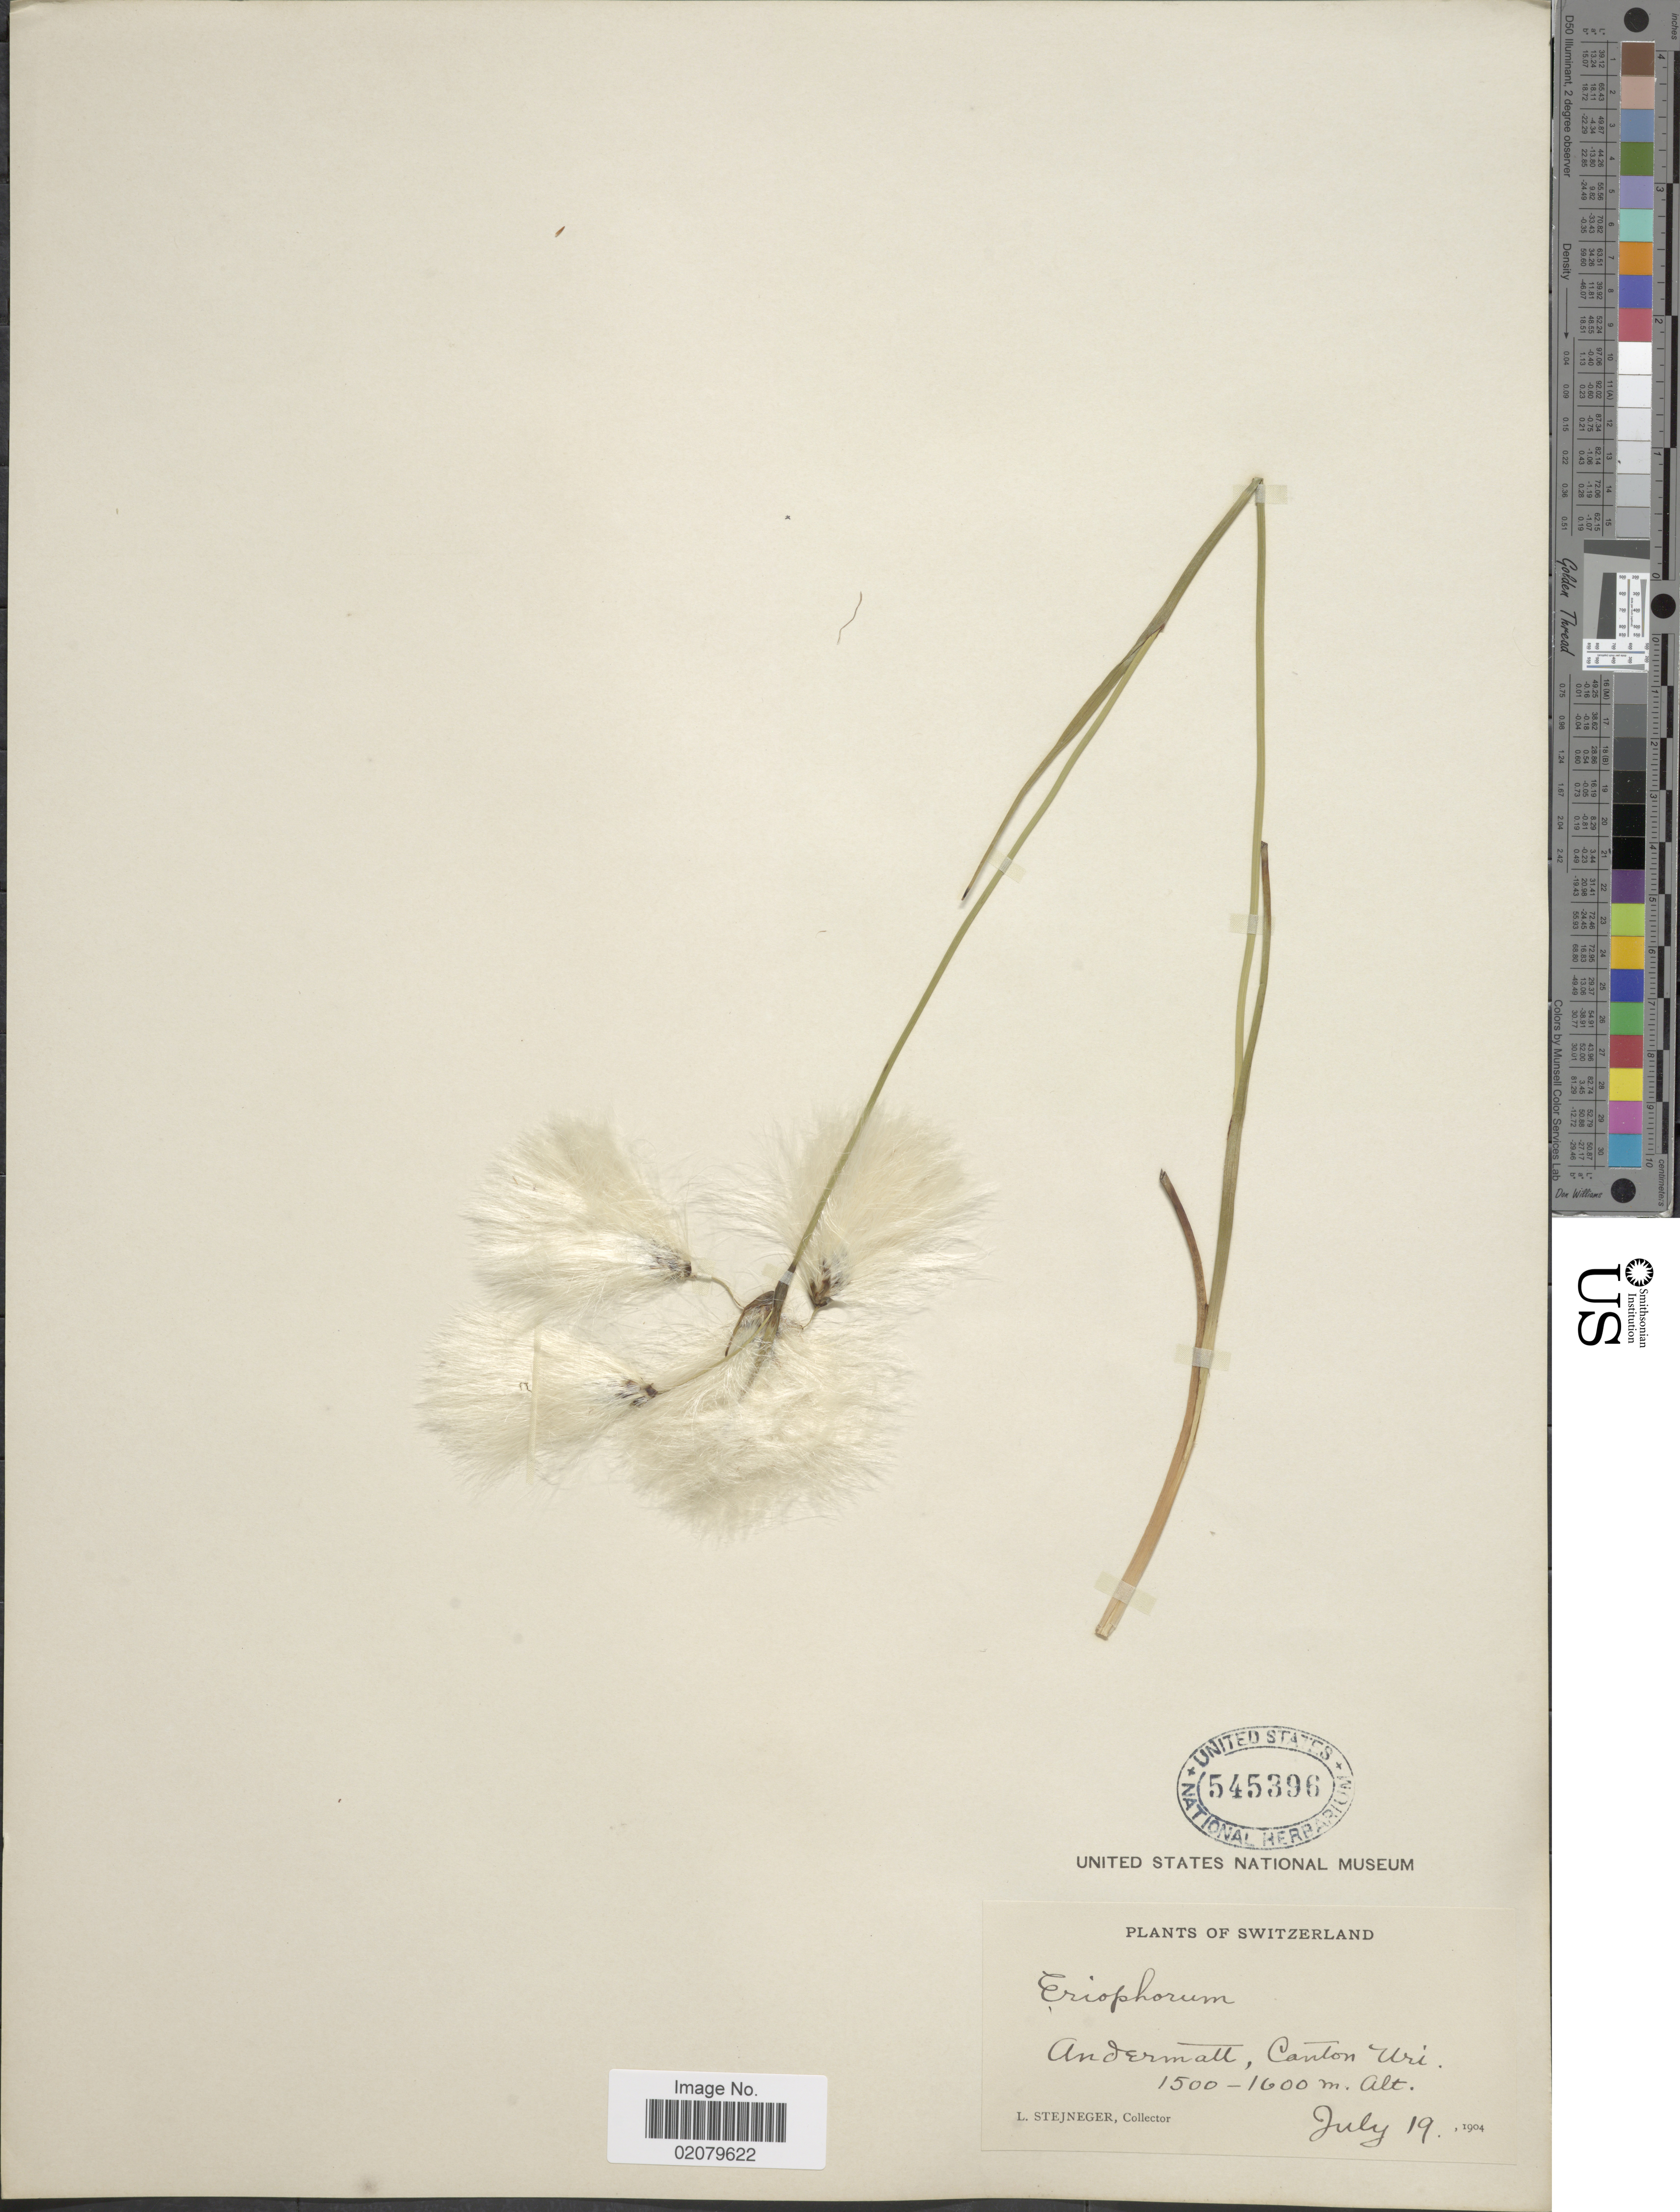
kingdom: Plantae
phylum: Tracheophyta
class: Liliopsida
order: Poales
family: Cyperaceae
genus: Eriophorum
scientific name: Eriophorum sp.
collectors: L. Stejneger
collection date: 1904-07-19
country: Switzerland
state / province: Uri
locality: Andermatt, Canton Uri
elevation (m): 1500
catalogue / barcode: US 545396